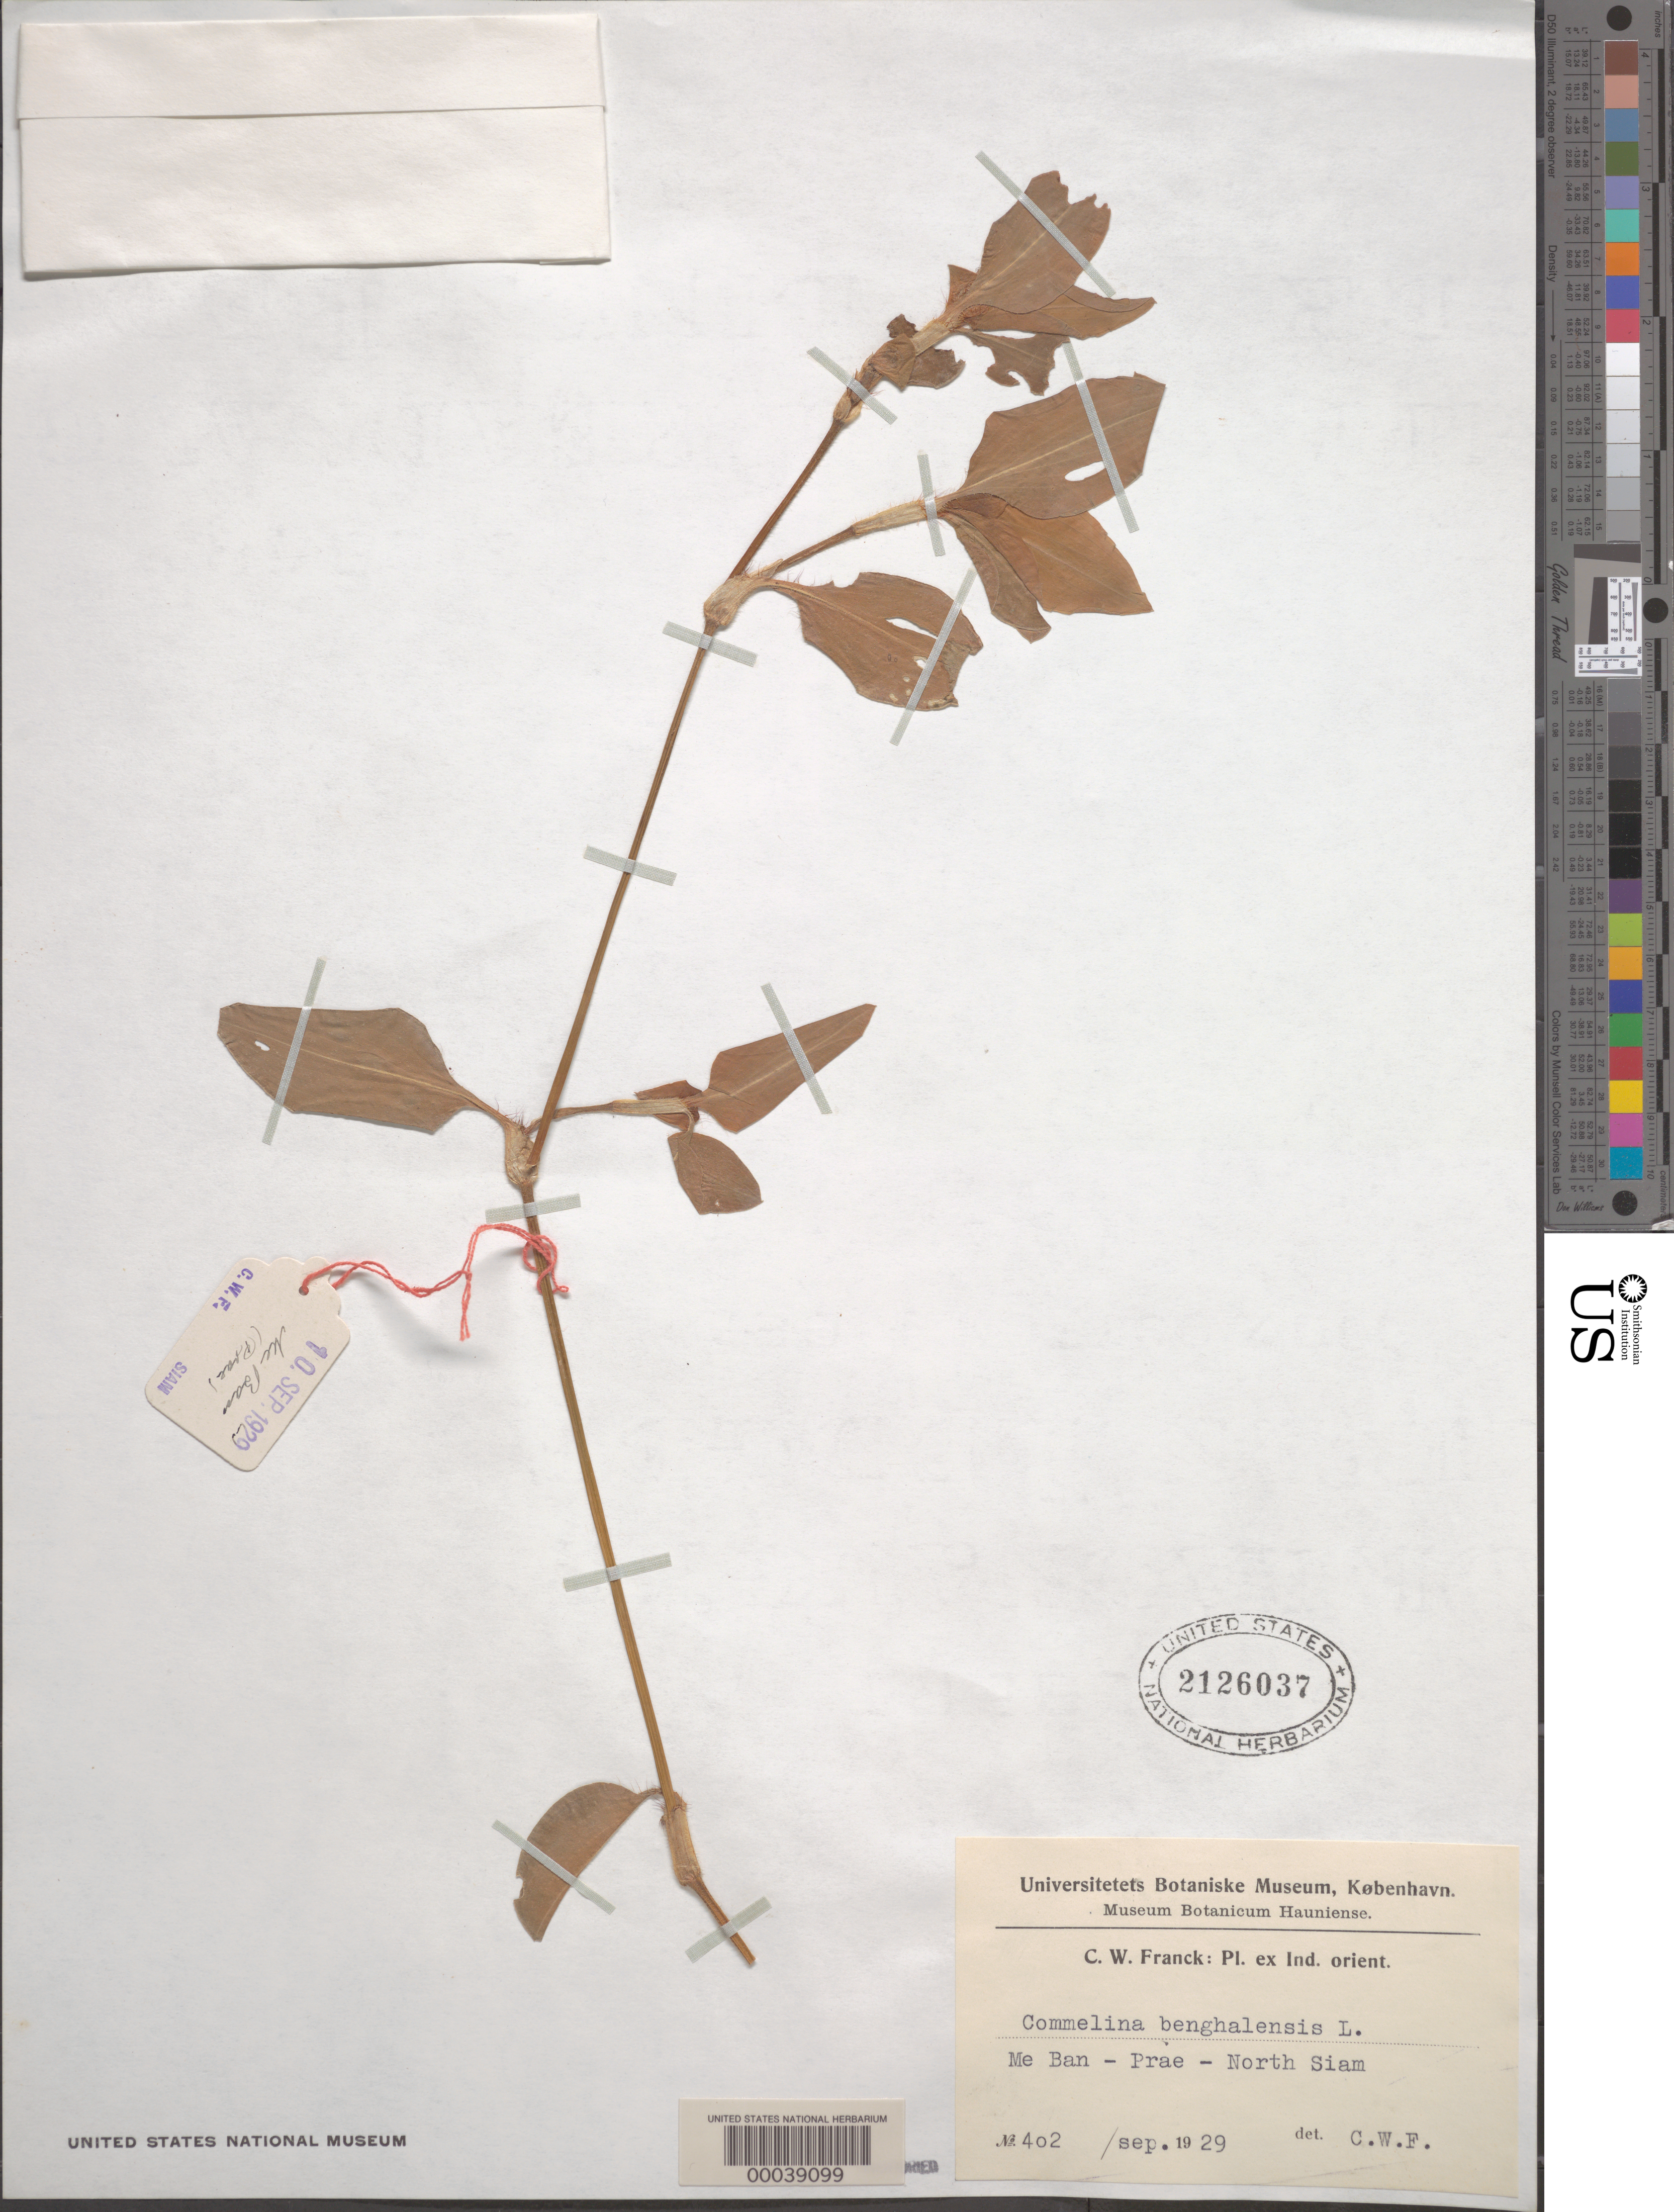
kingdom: Plantae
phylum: Tracheophyta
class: Liliopsida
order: Commelinales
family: Commelinaceae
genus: Commelina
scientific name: Commelina benghalensis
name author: L.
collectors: C. Franck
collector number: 402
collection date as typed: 19 Sep 1929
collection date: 1929-09-19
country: Thailand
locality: Me ban, phrae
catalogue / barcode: US 2126037